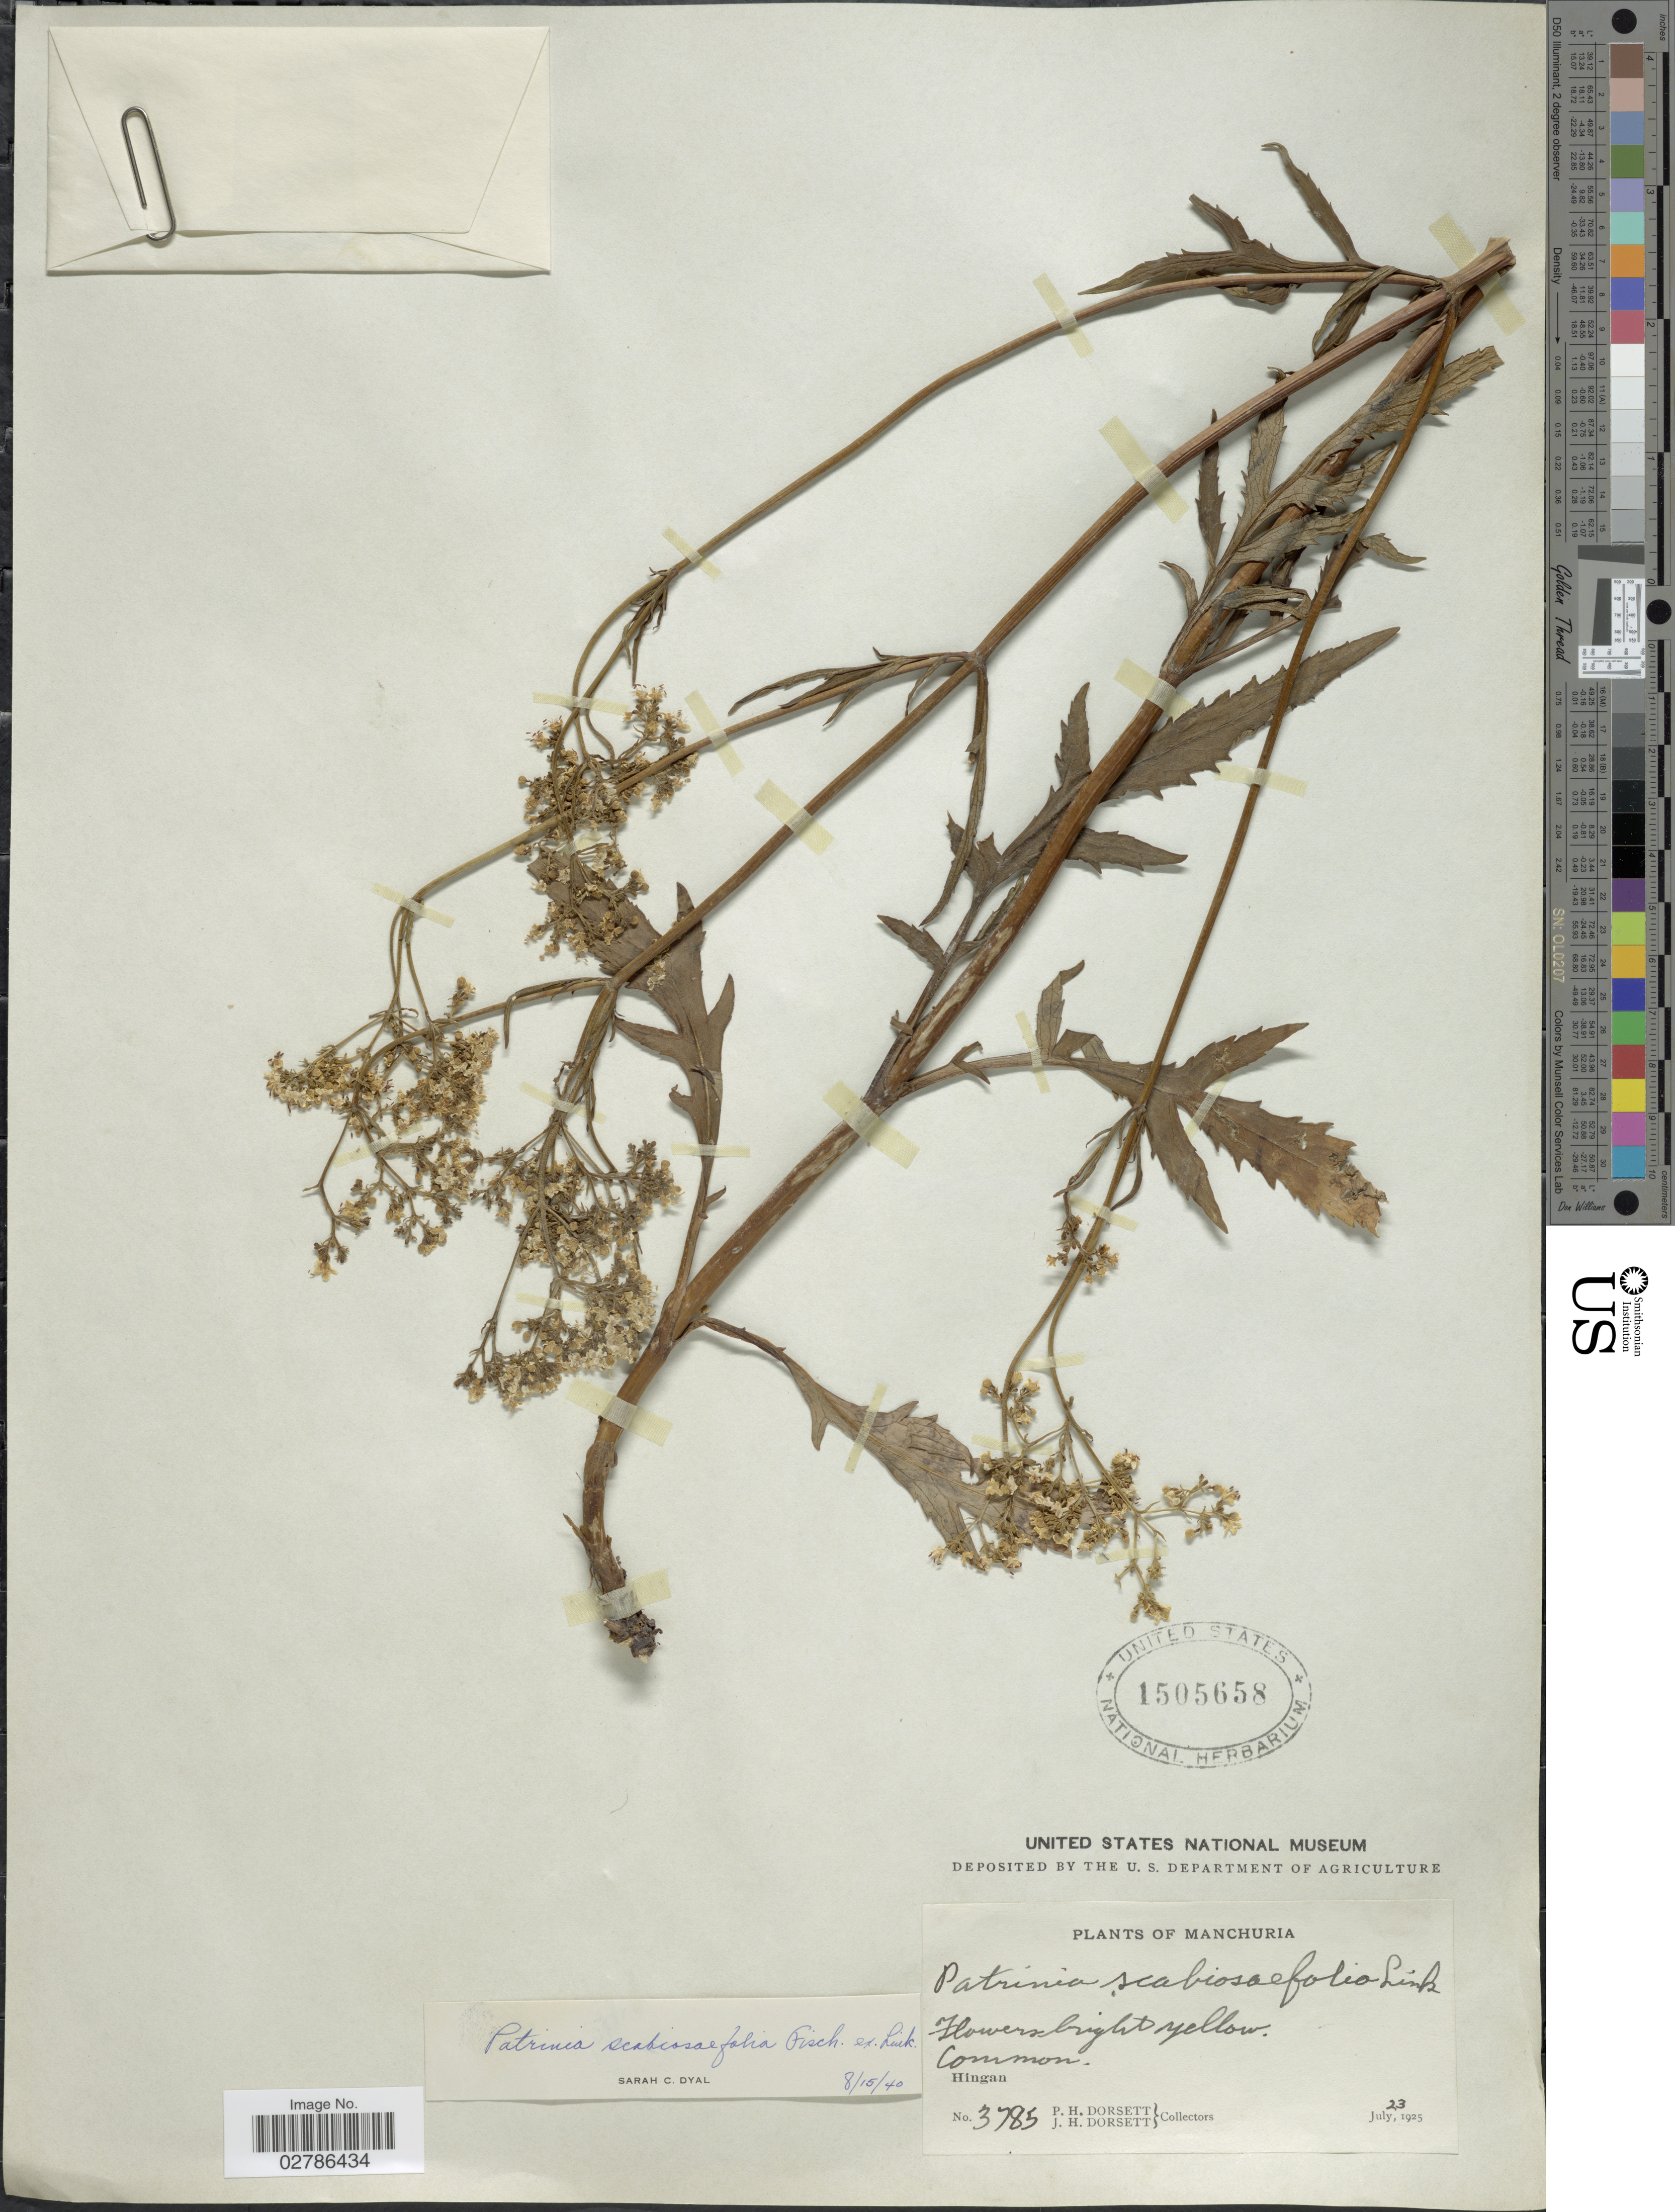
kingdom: Plantae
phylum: Tracheophyta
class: Magnoliopsida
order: Dipsacales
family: Caprifoliaceae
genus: Patrinia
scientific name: Patrinia scabiosifolia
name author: Link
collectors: P. H. Dorsett & J. Dorsett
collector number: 3785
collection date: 1925-07-23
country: China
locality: Manchuria, Hingan.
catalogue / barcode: US 1505658